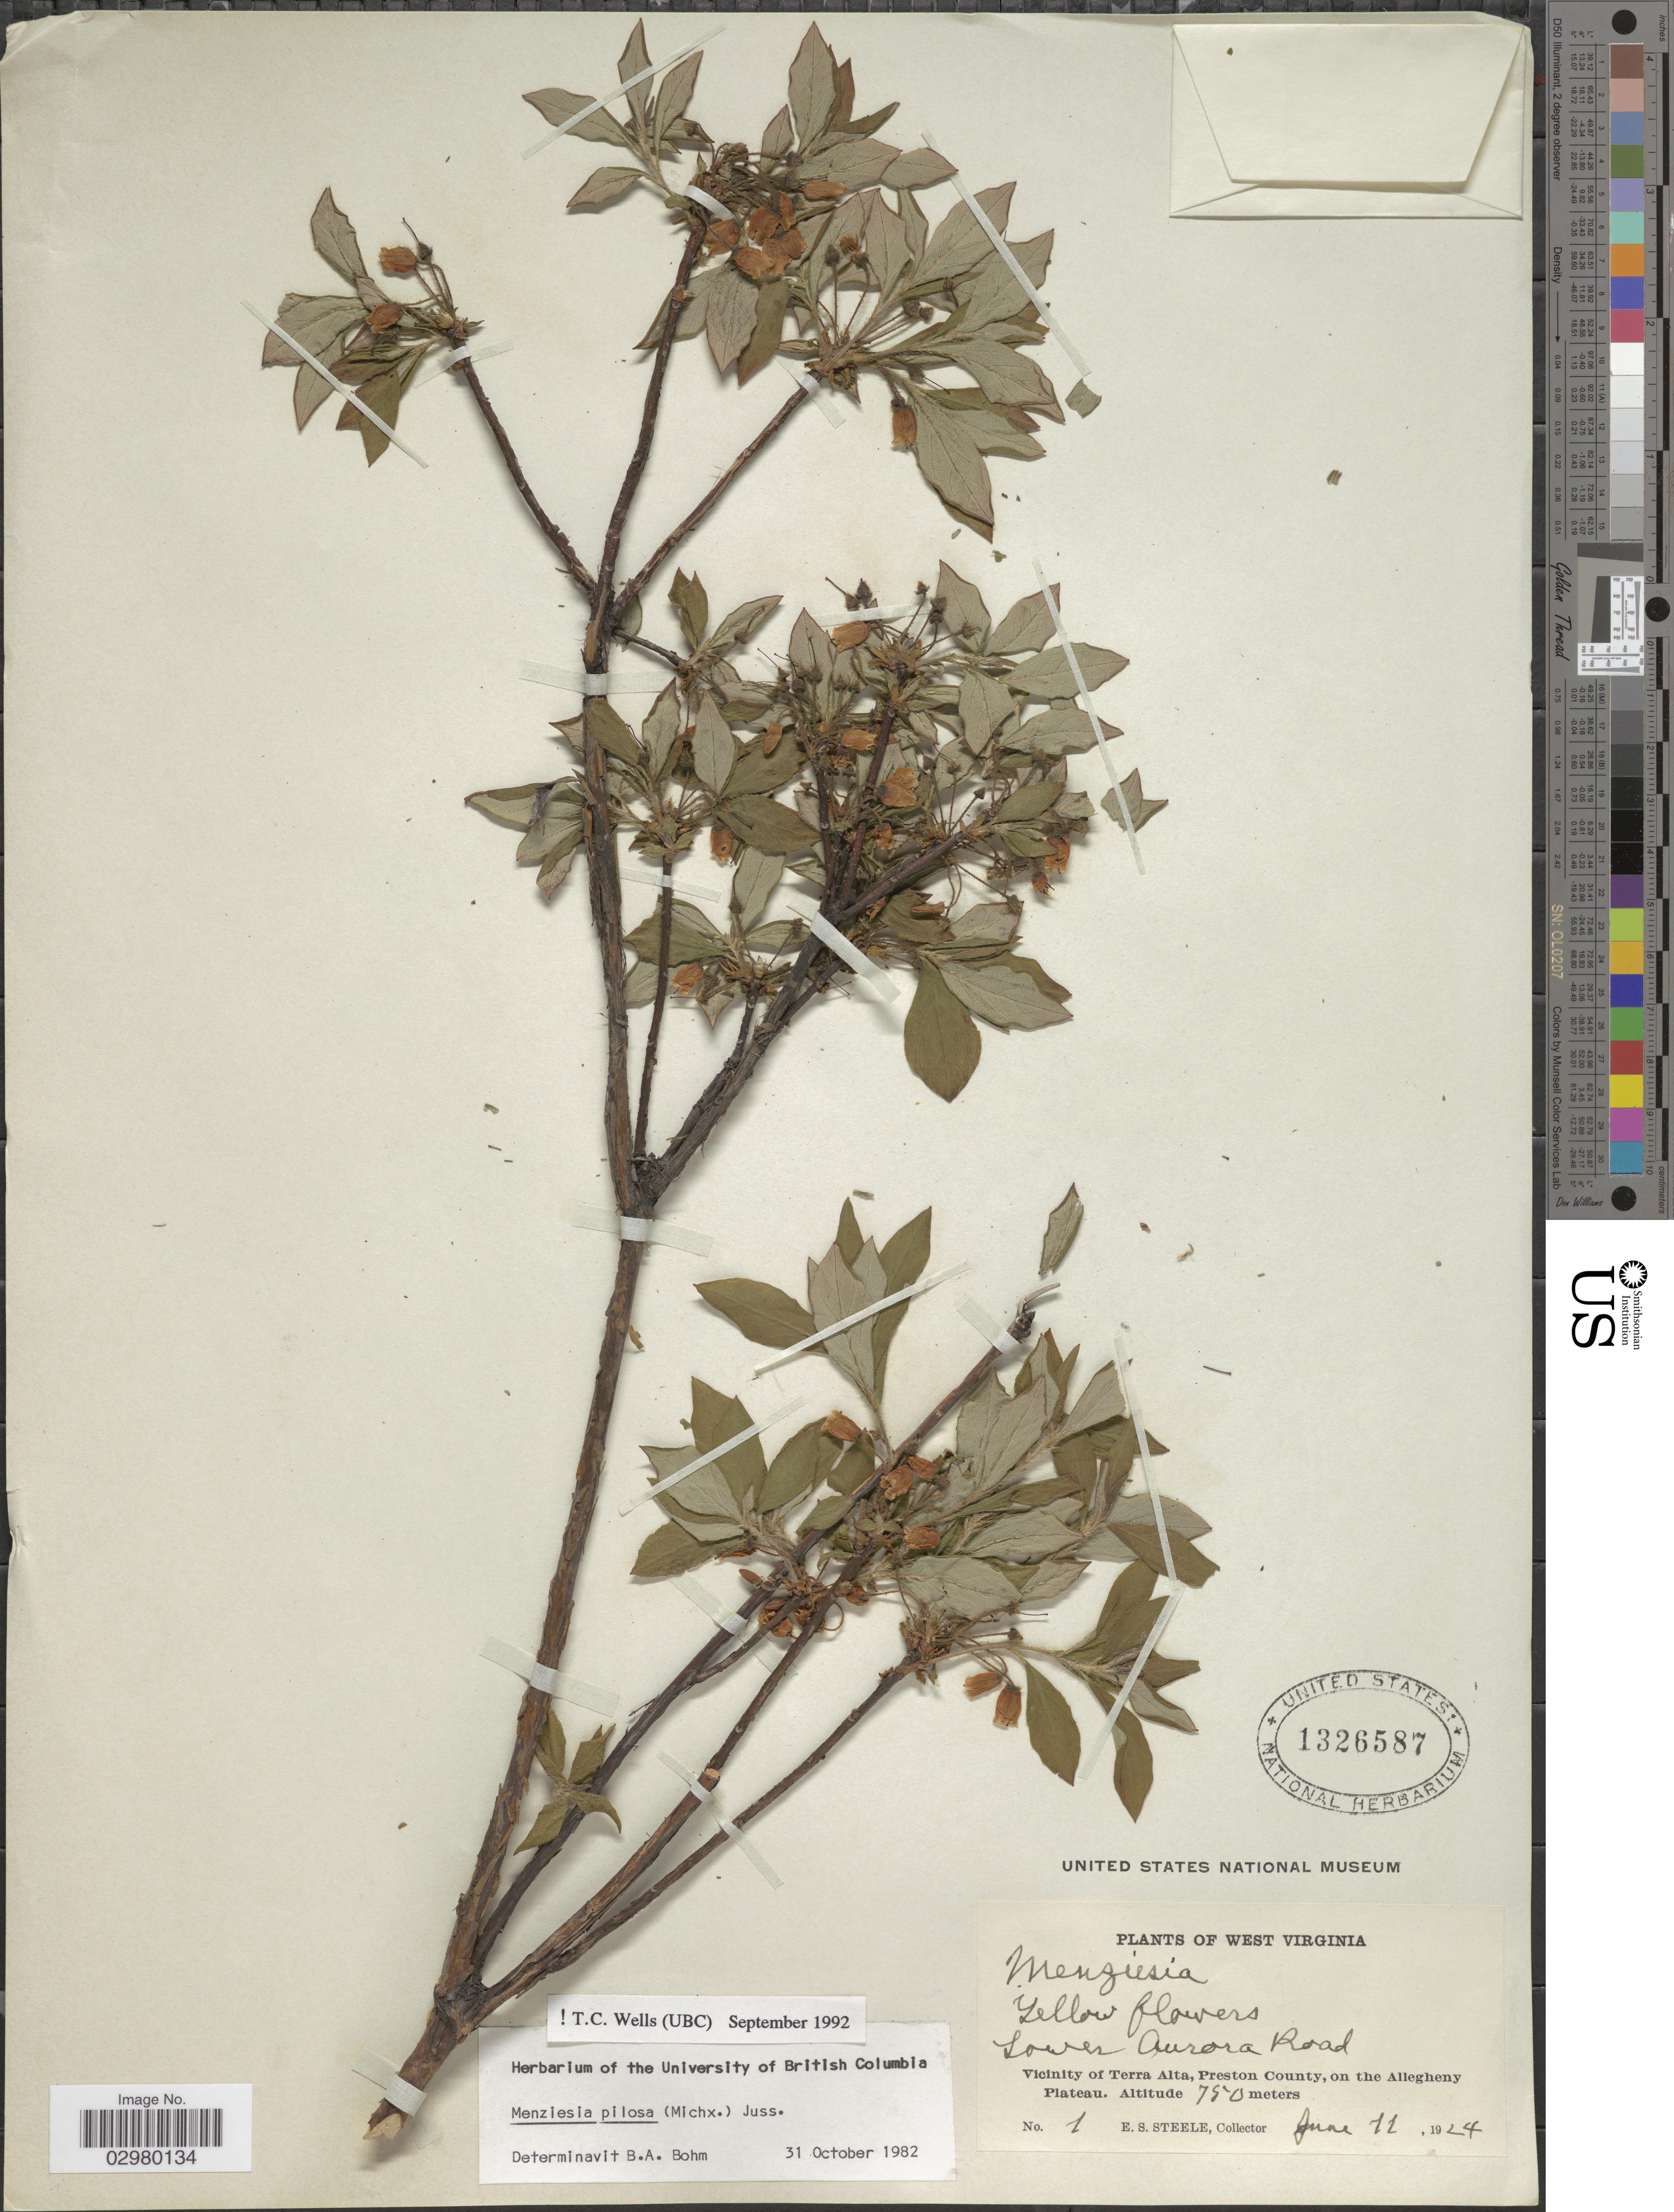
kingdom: Plantae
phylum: Tracheophyta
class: Magnoliopsida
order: Ericales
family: Ericaceae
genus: Menziesia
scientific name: Menziesia pilosa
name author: (Michx.) Juss.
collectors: E. Steele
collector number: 1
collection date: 1924-06-11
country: United States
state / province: West Virginia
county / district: Preston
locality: Lower Aurora Road. Vicinity of Terra Alta, Preston County, on the Allegheny Plateau.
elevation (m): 750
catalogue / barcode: US 1326587